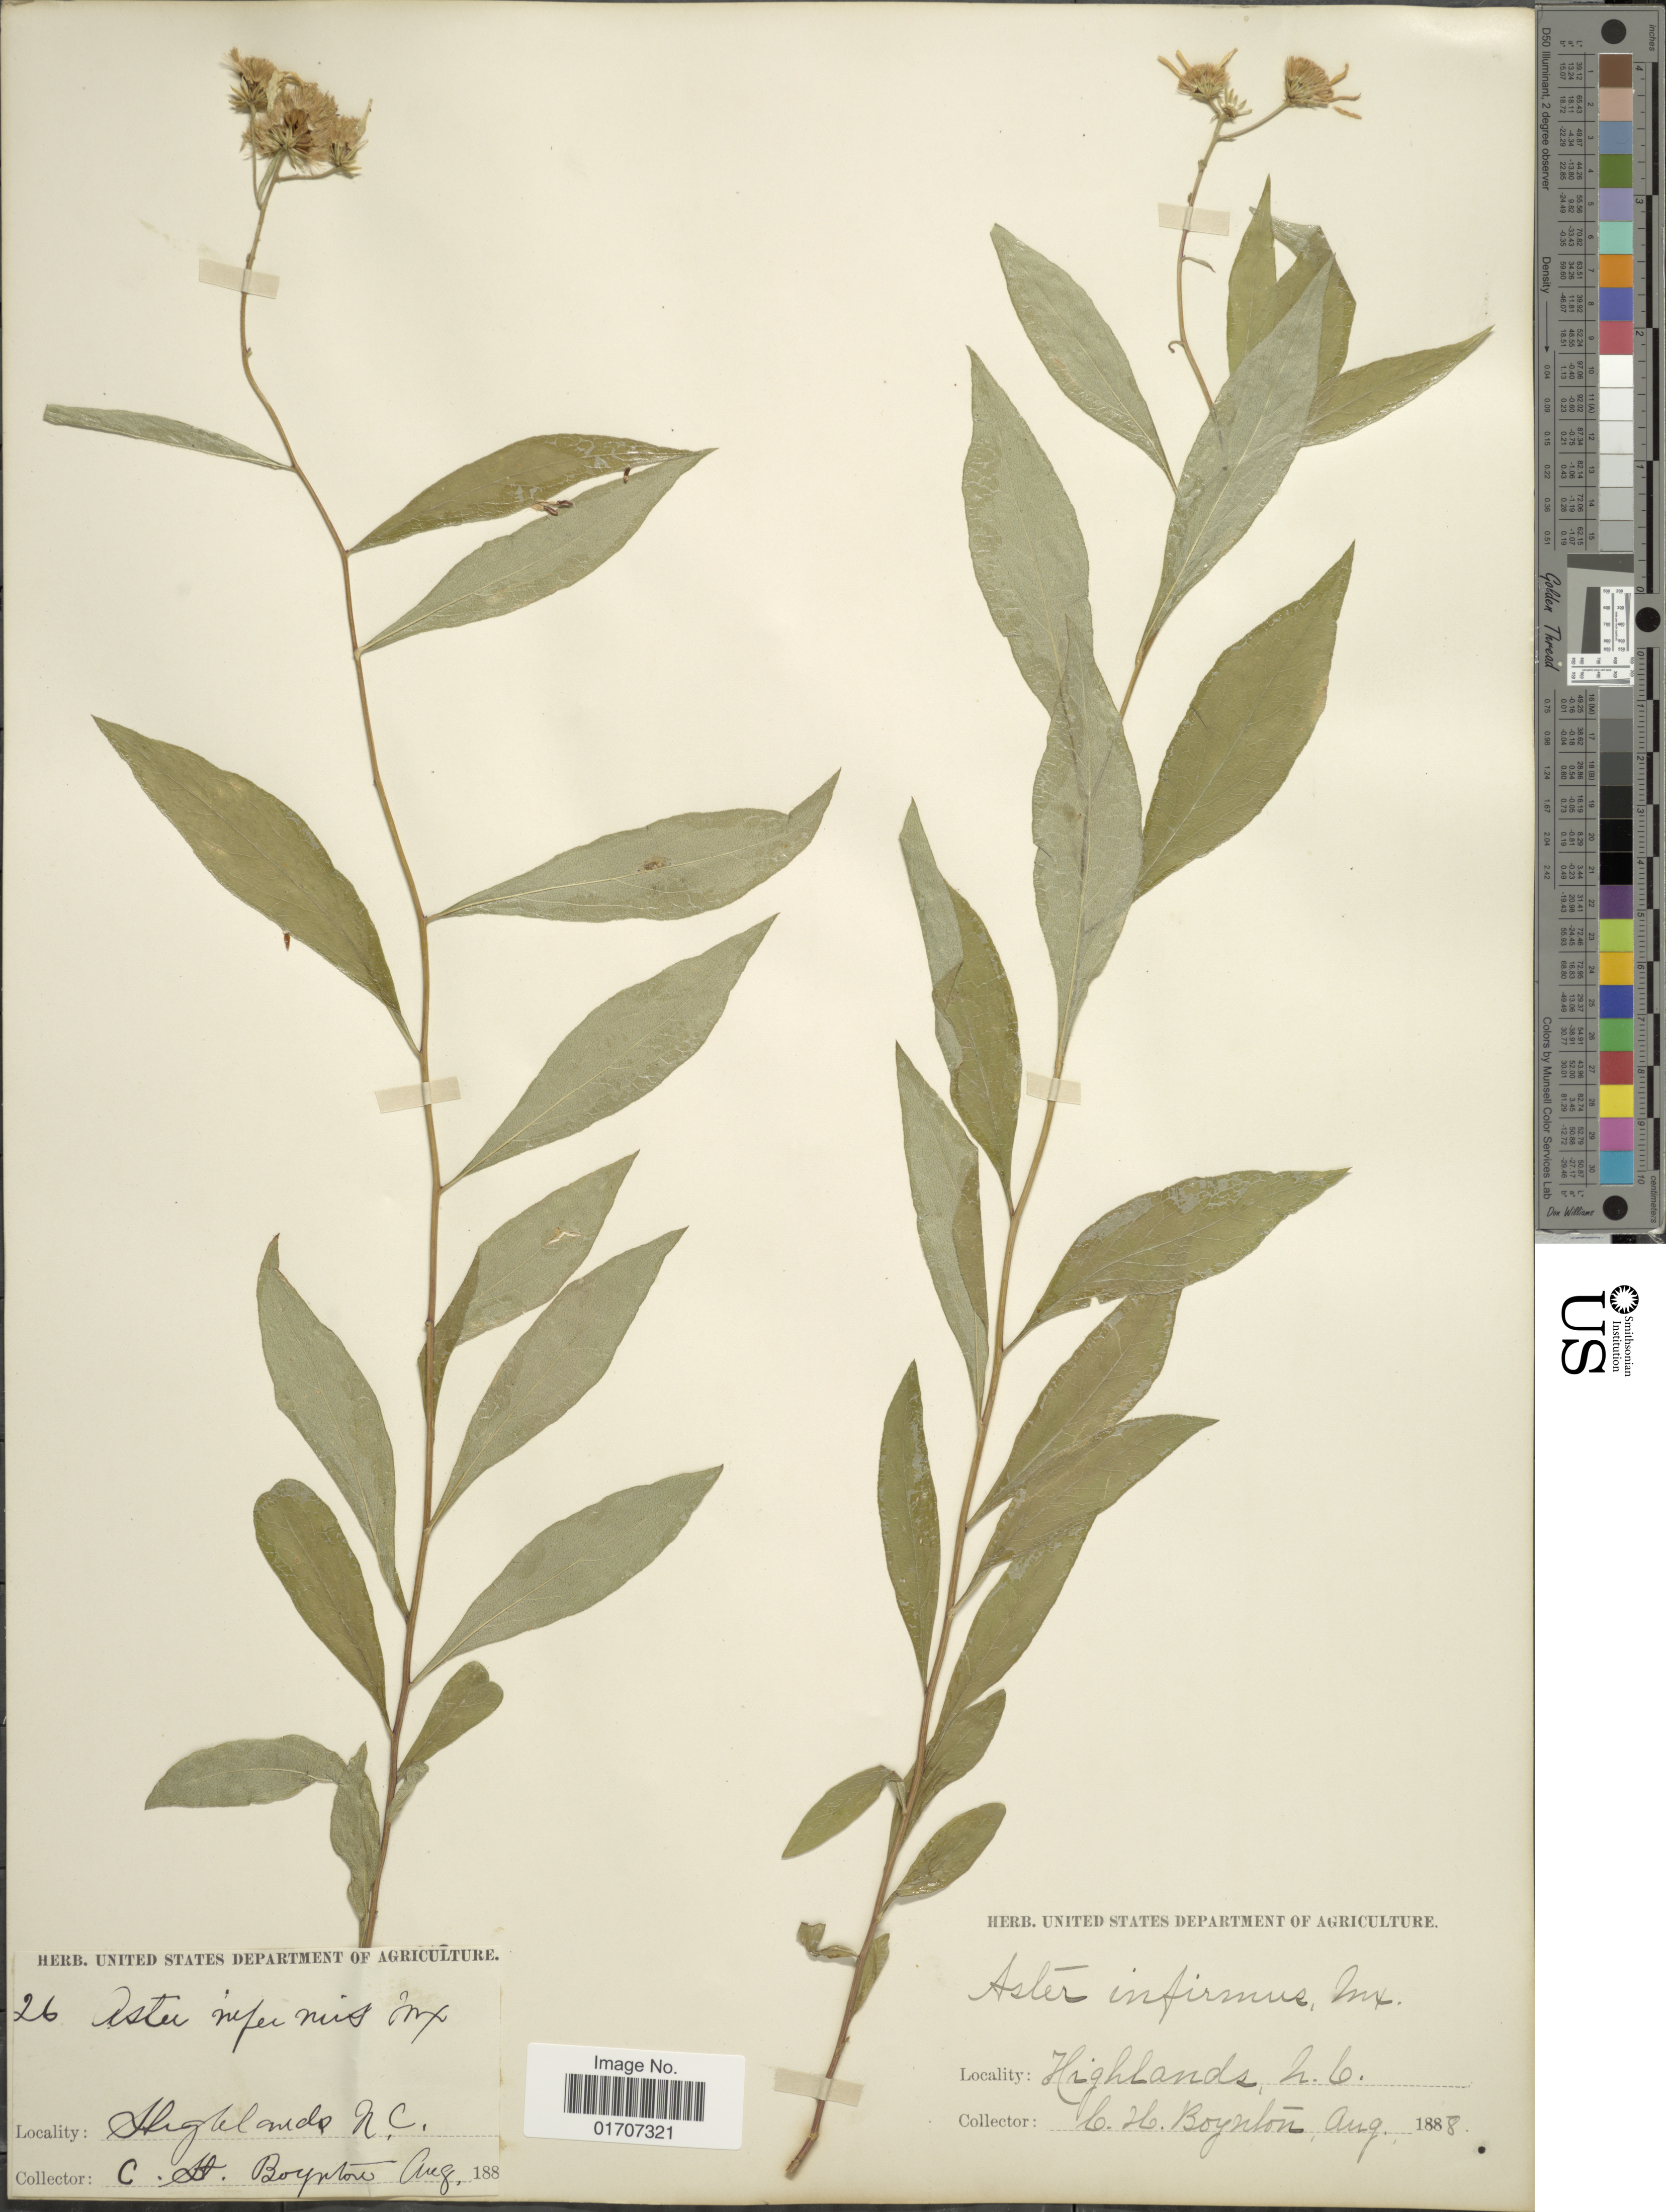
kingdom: Plantae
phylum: Tracheophyta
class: Magnoliopsida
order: Asterales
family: Asteraceae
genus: Doellingeria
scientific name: Doellingeria infirma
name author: (Michx.) Greene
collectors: C. Boynton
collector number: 26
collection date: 1888-08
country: United States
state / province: North Carolina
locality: Highlands, N.C.